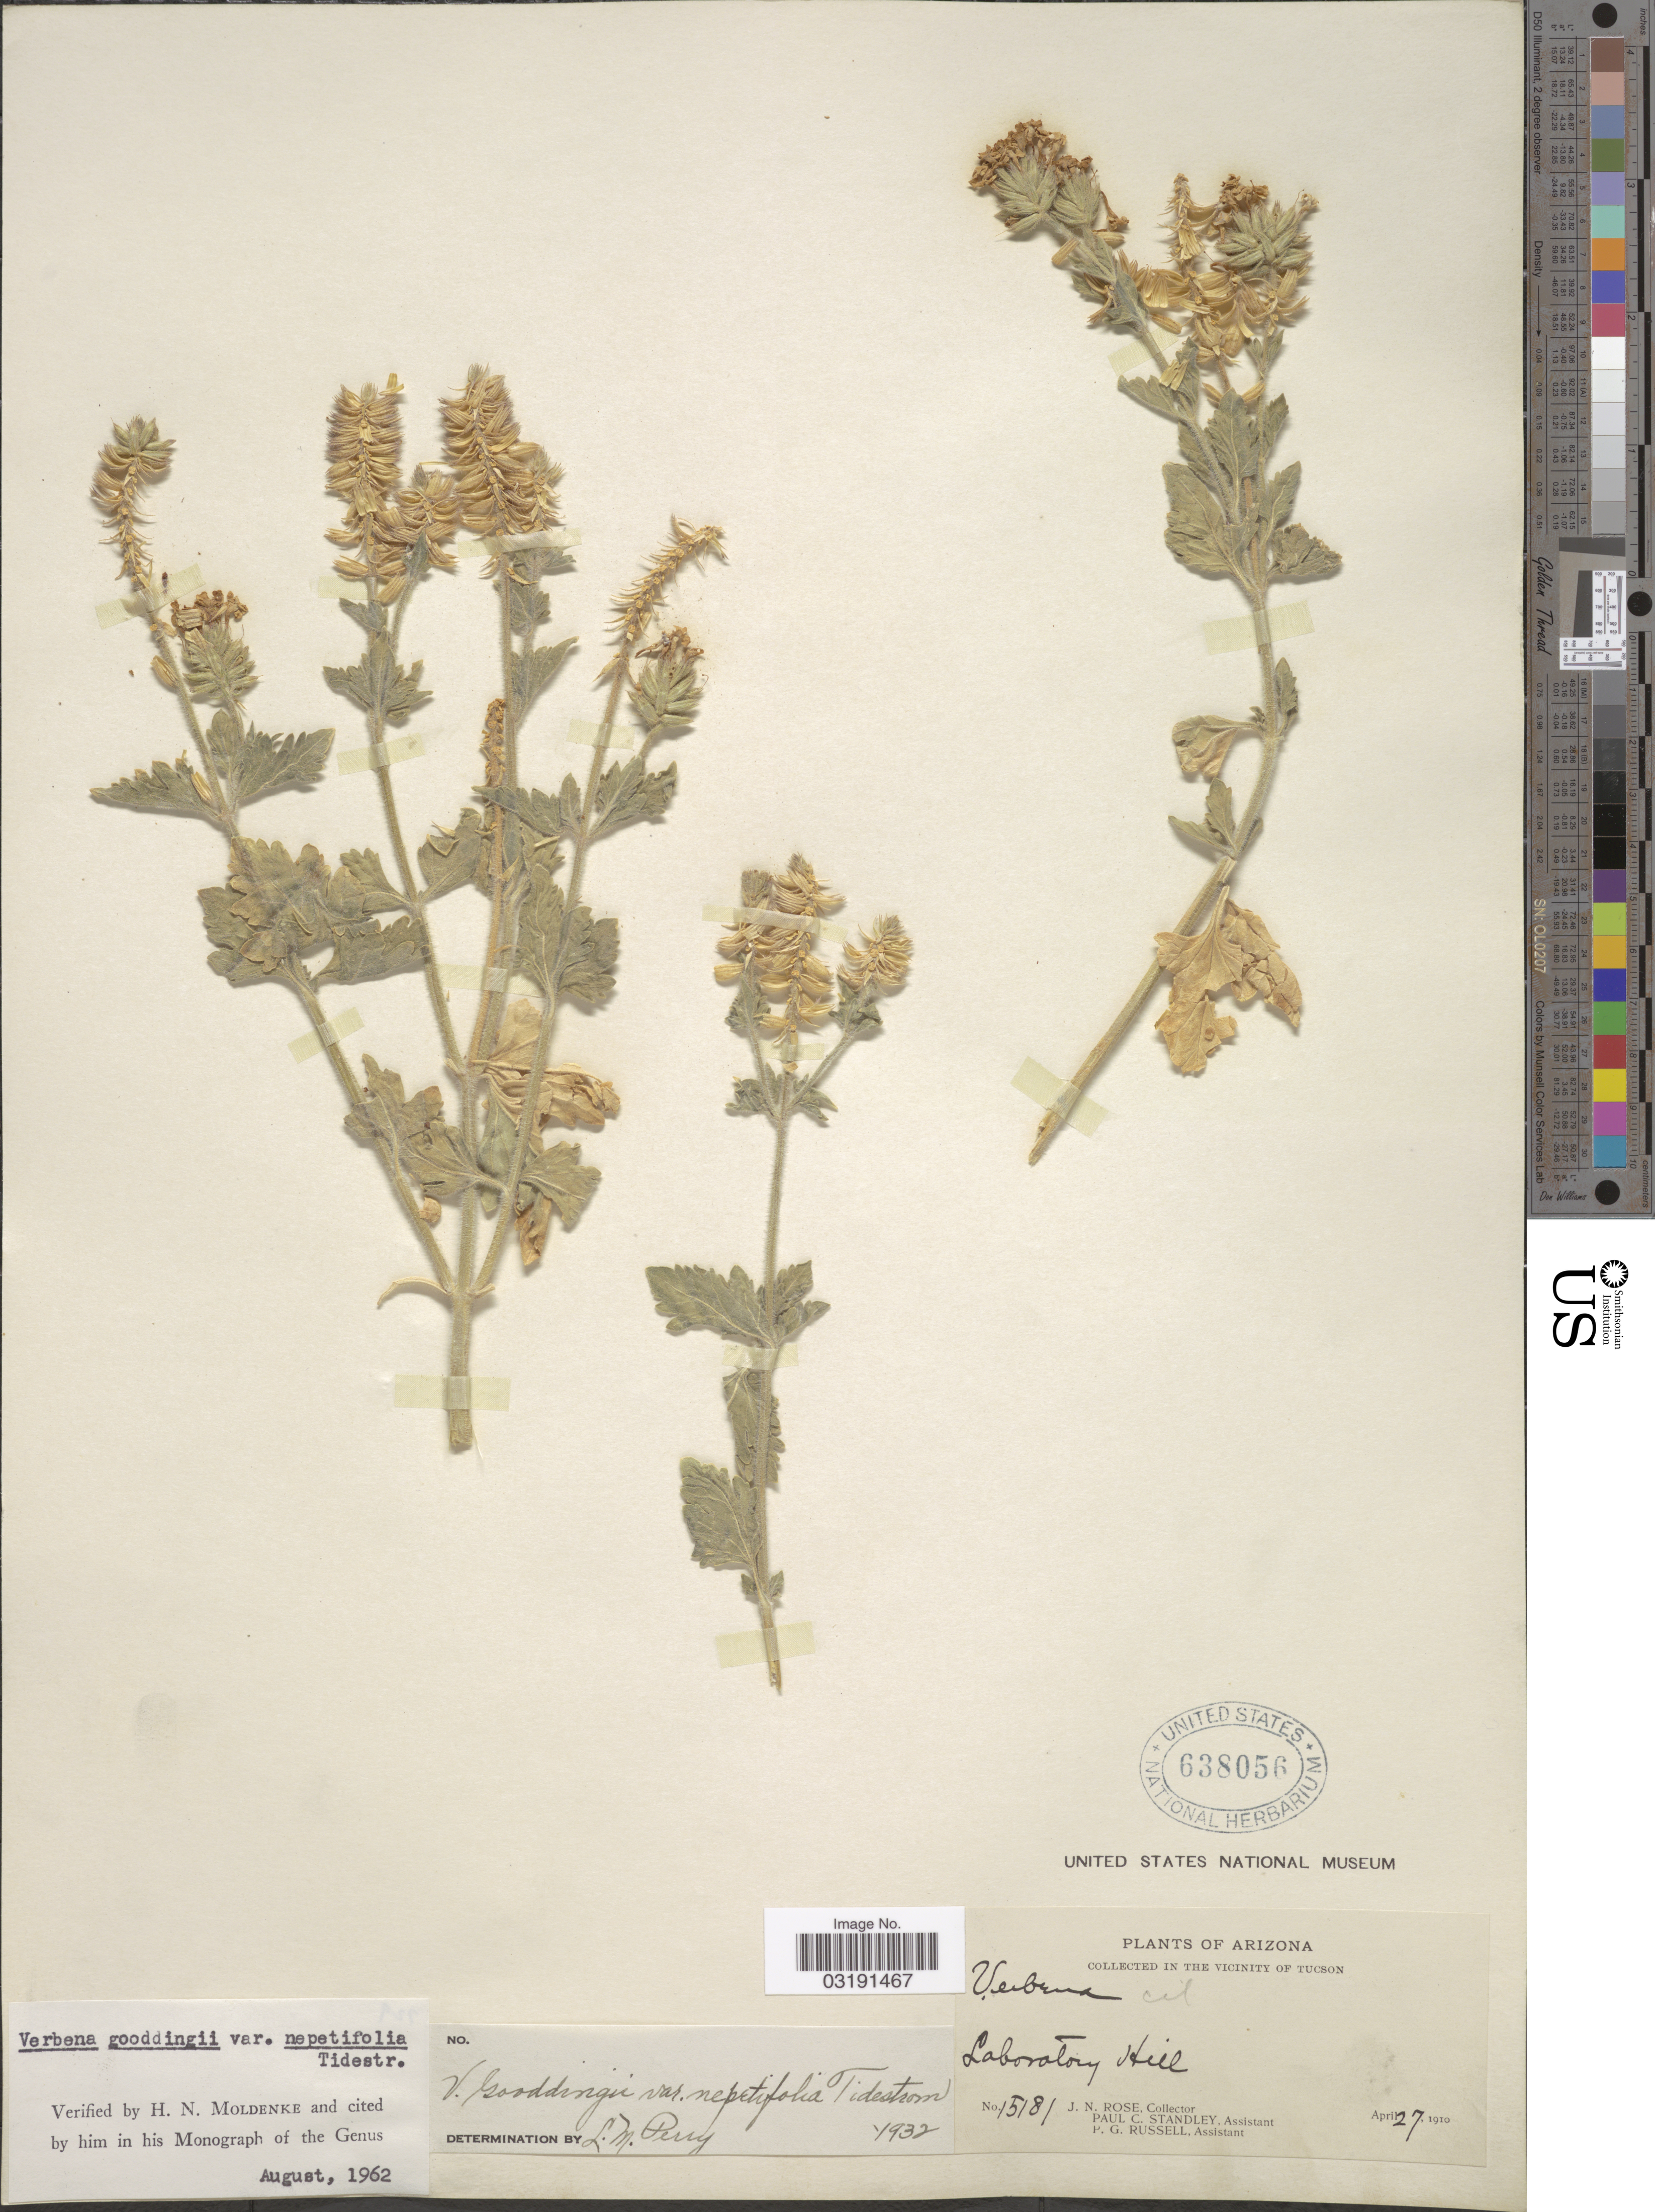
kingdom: Plantae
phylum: Tracheophyta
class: Magnoliopsida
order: Lamiales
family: Verbenaceae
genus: Verbena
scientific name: Verbena gooddingii var. nepetifolia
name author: Tidestr.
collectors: J. N. Rose, P. C. Standley & P. G. Russell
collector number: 15181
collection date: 1910-04-27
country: United States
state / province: Arizona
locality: Vicinity of Tucson. Laboratory Hill.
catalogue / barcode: US 638056